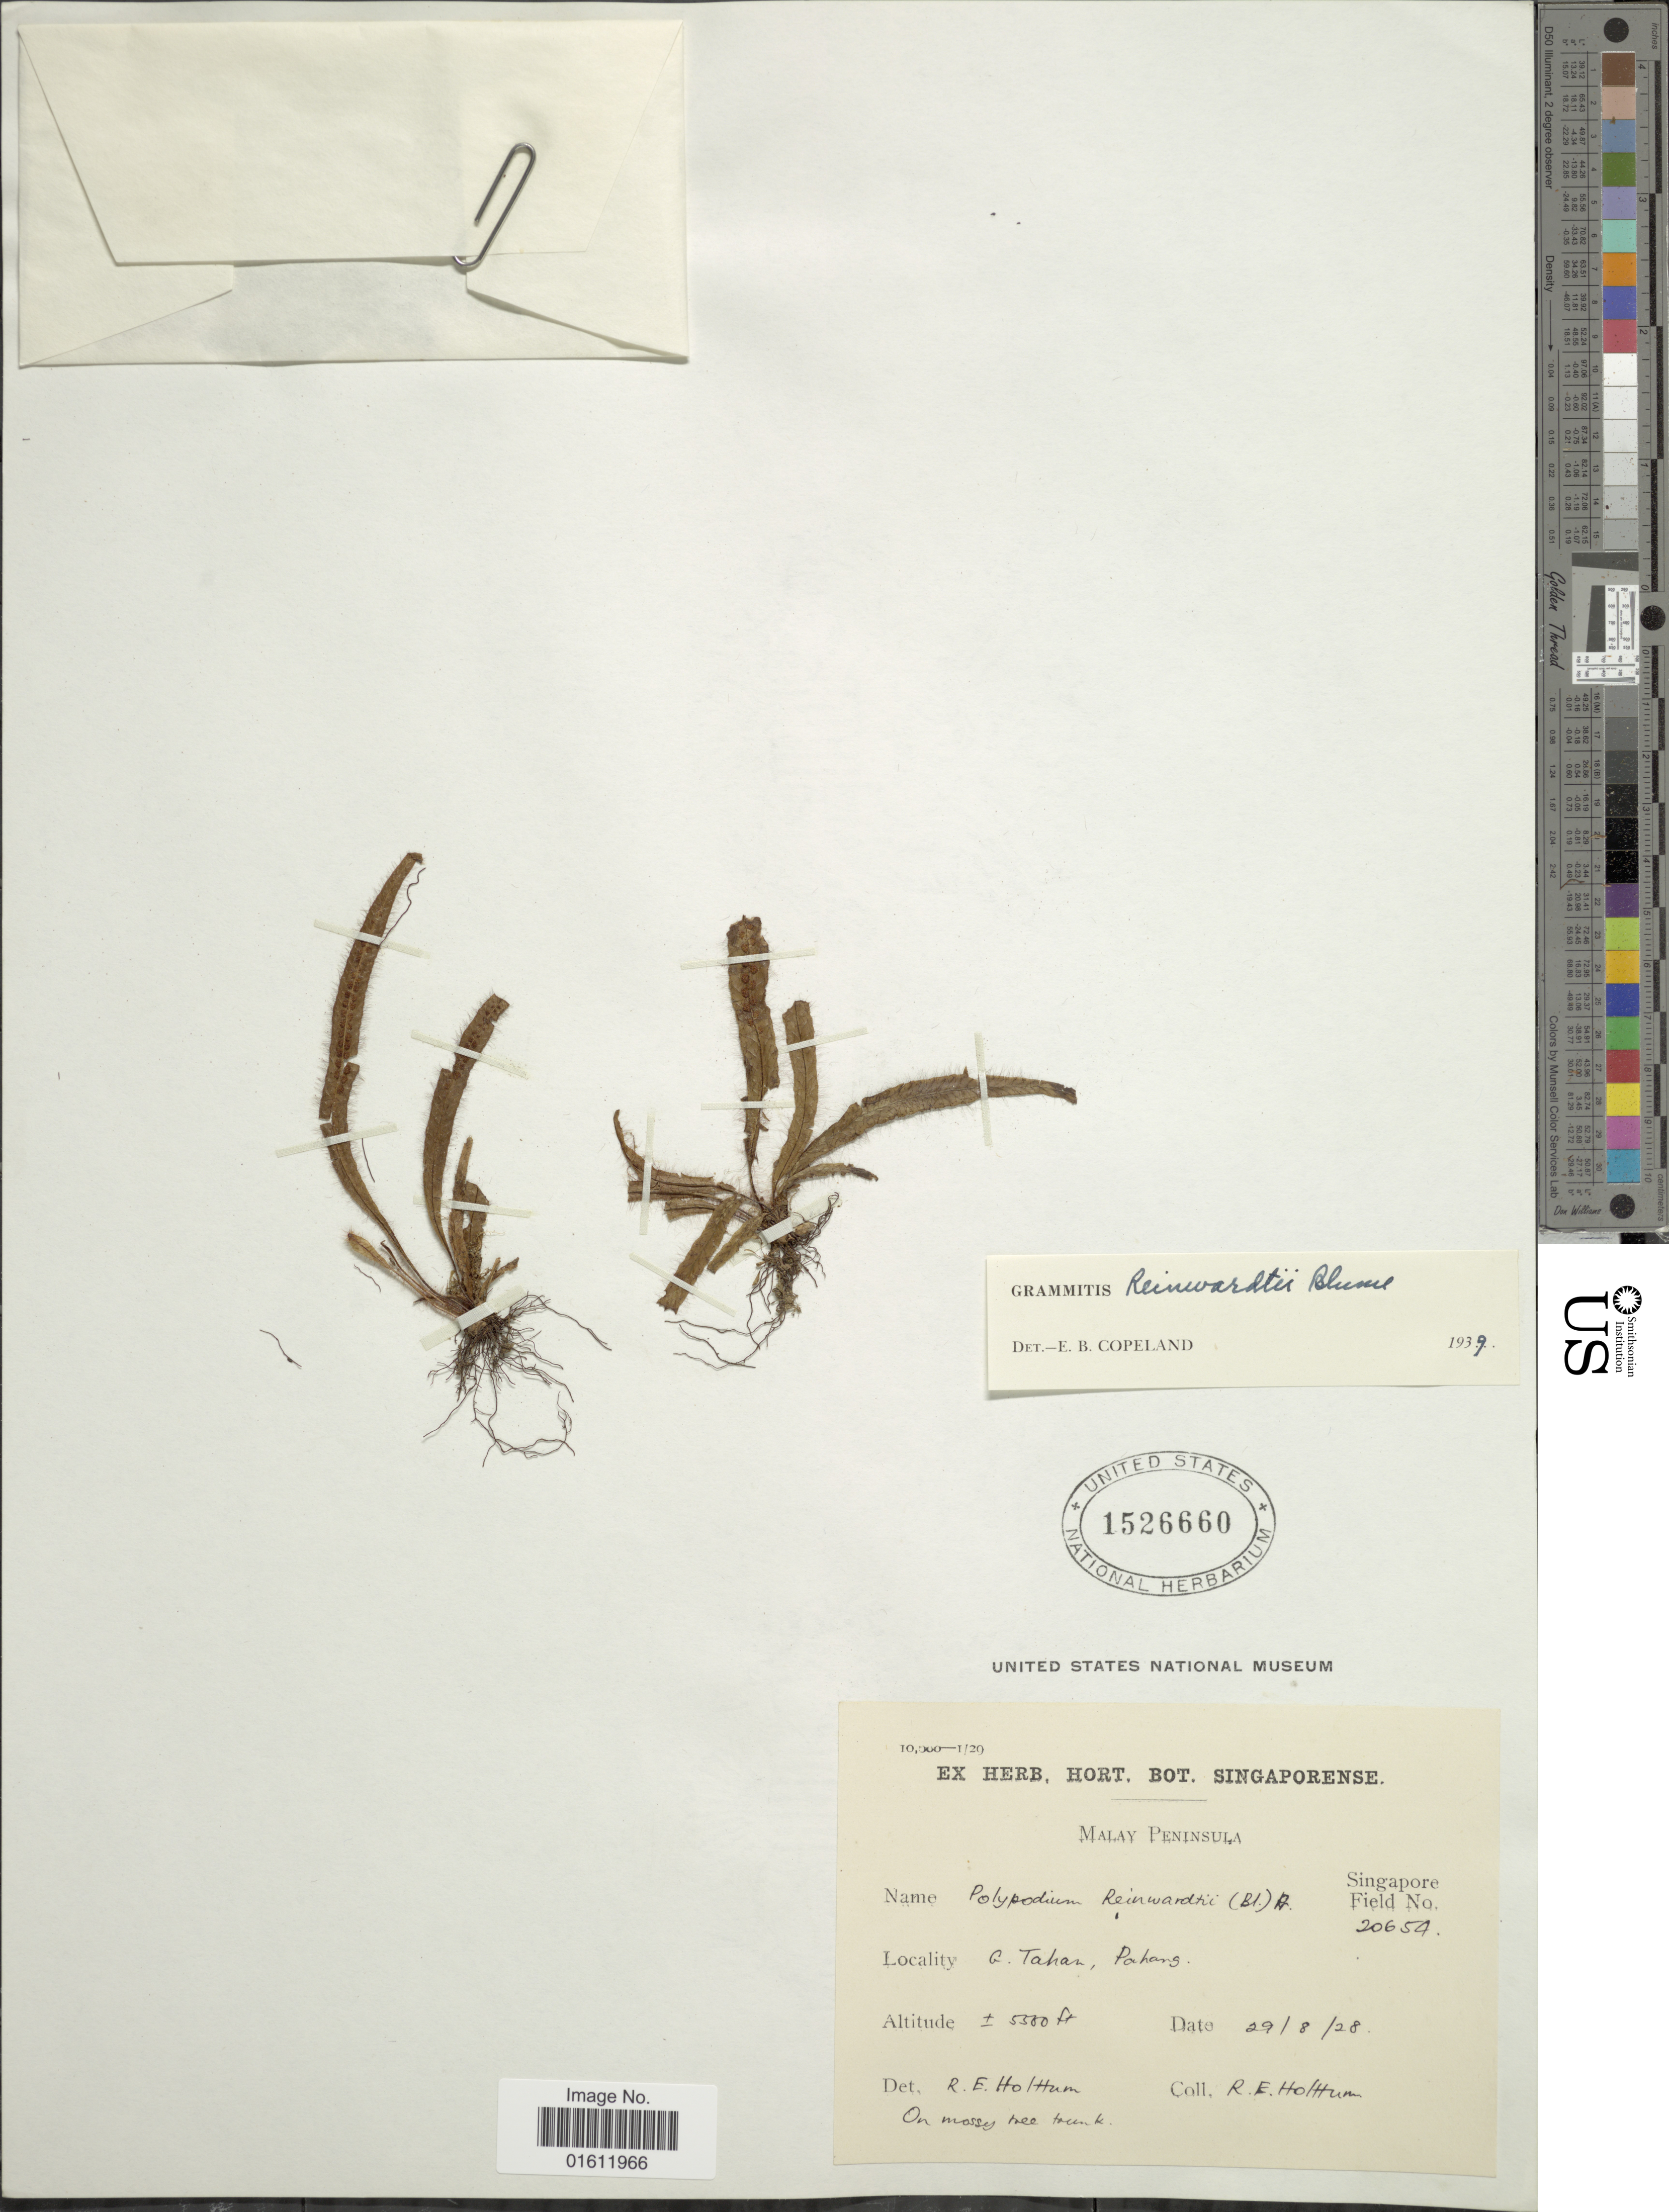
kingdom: Plantae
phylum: Tracheophyta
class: Polypodiopsida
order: Polypodiales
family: Polypodiaceae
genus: Oreogrammitis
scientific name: Oreogrammitis reinwardtii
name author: (Blume) Parris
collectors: R. E. Holttum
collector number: Singapore Field 20654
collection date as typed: Transcribed d/m/y: 29/8/28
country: Malaysia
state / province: Pahang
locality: Malay Peninsula, G. Tahan, Pahang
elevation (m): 1676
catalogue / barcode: US 1526660